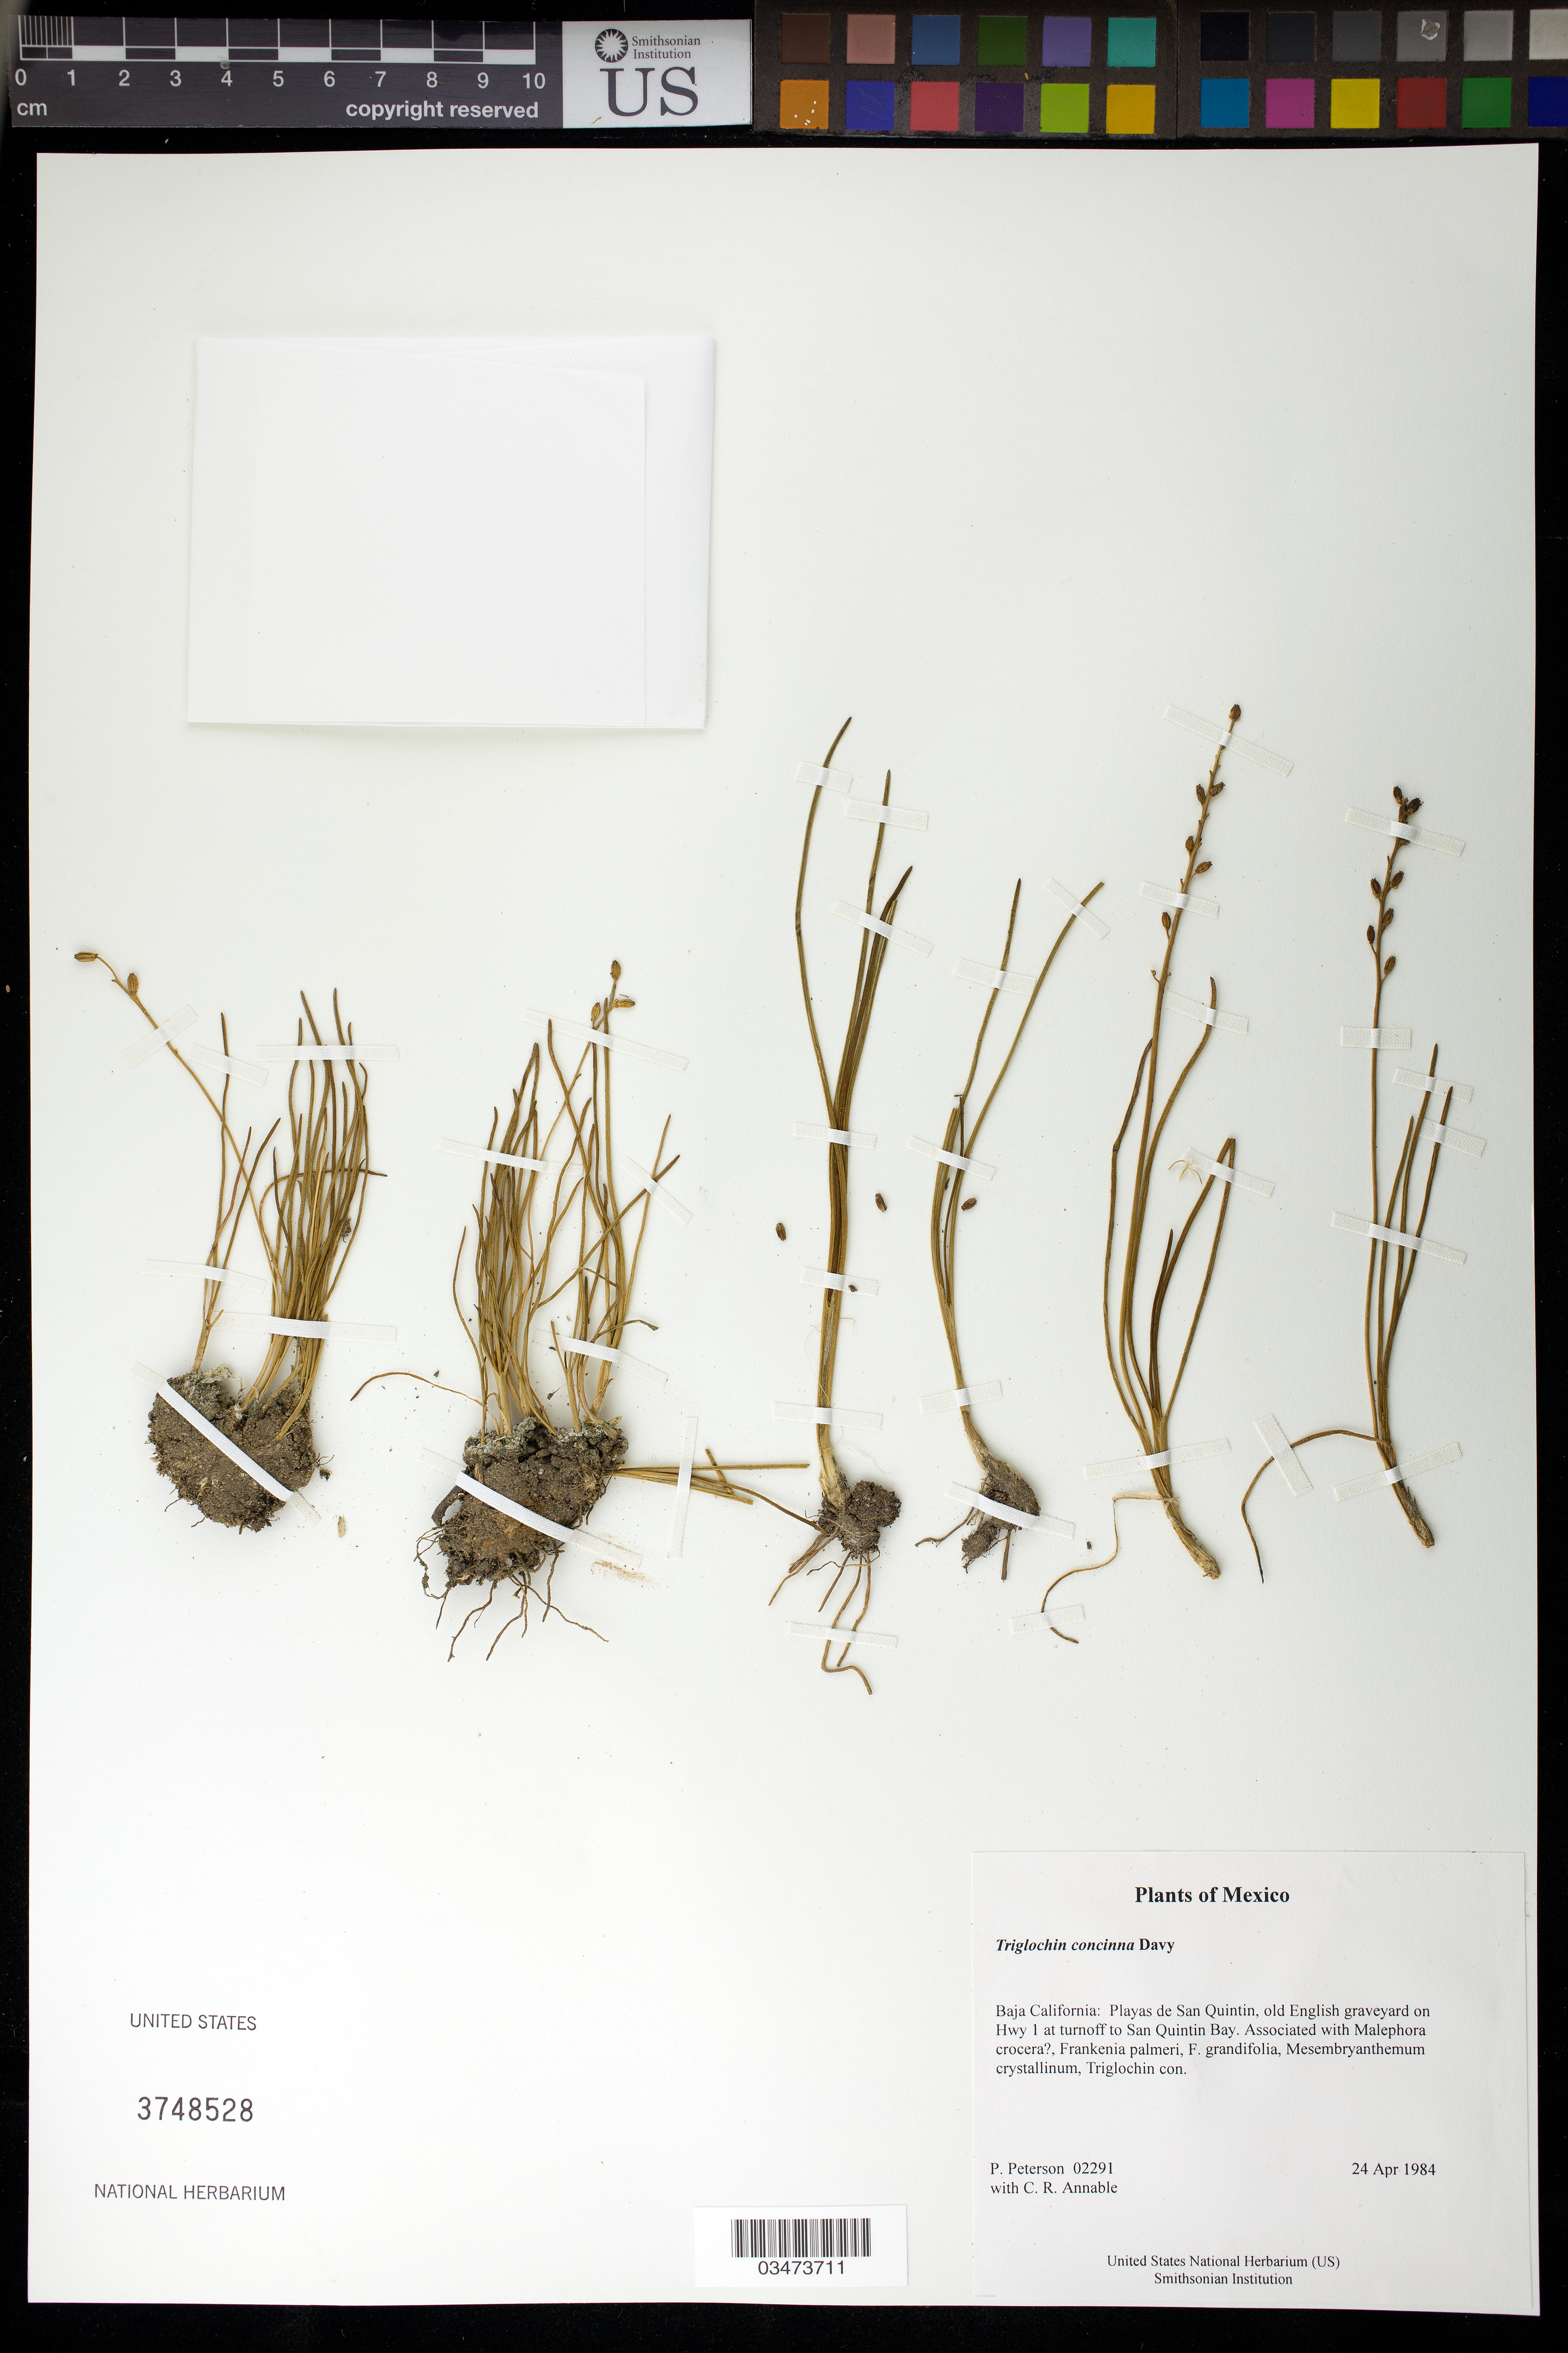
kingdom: Plantae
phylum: Tracheophyta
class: Liliopsida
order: Alismatales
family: Juncaginaceae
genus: Triglochin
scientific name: Triglochin concinna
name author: Davy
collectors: P. M. Peterson & C. R. Annable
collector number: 02291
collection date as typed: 24 Apr 1984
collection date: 1984-04-24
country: Mexico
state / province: Baja California Norte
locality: Playas de San Quintin, old English graveyard on Hwy 1 at turnoff to San Quintin Bay.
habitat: Associated with Malephora crocera?, Frankenia palmeri, F. grandifolia, Mesembryanthemum crystallinum, Triglochin con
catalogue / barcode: US 3748528